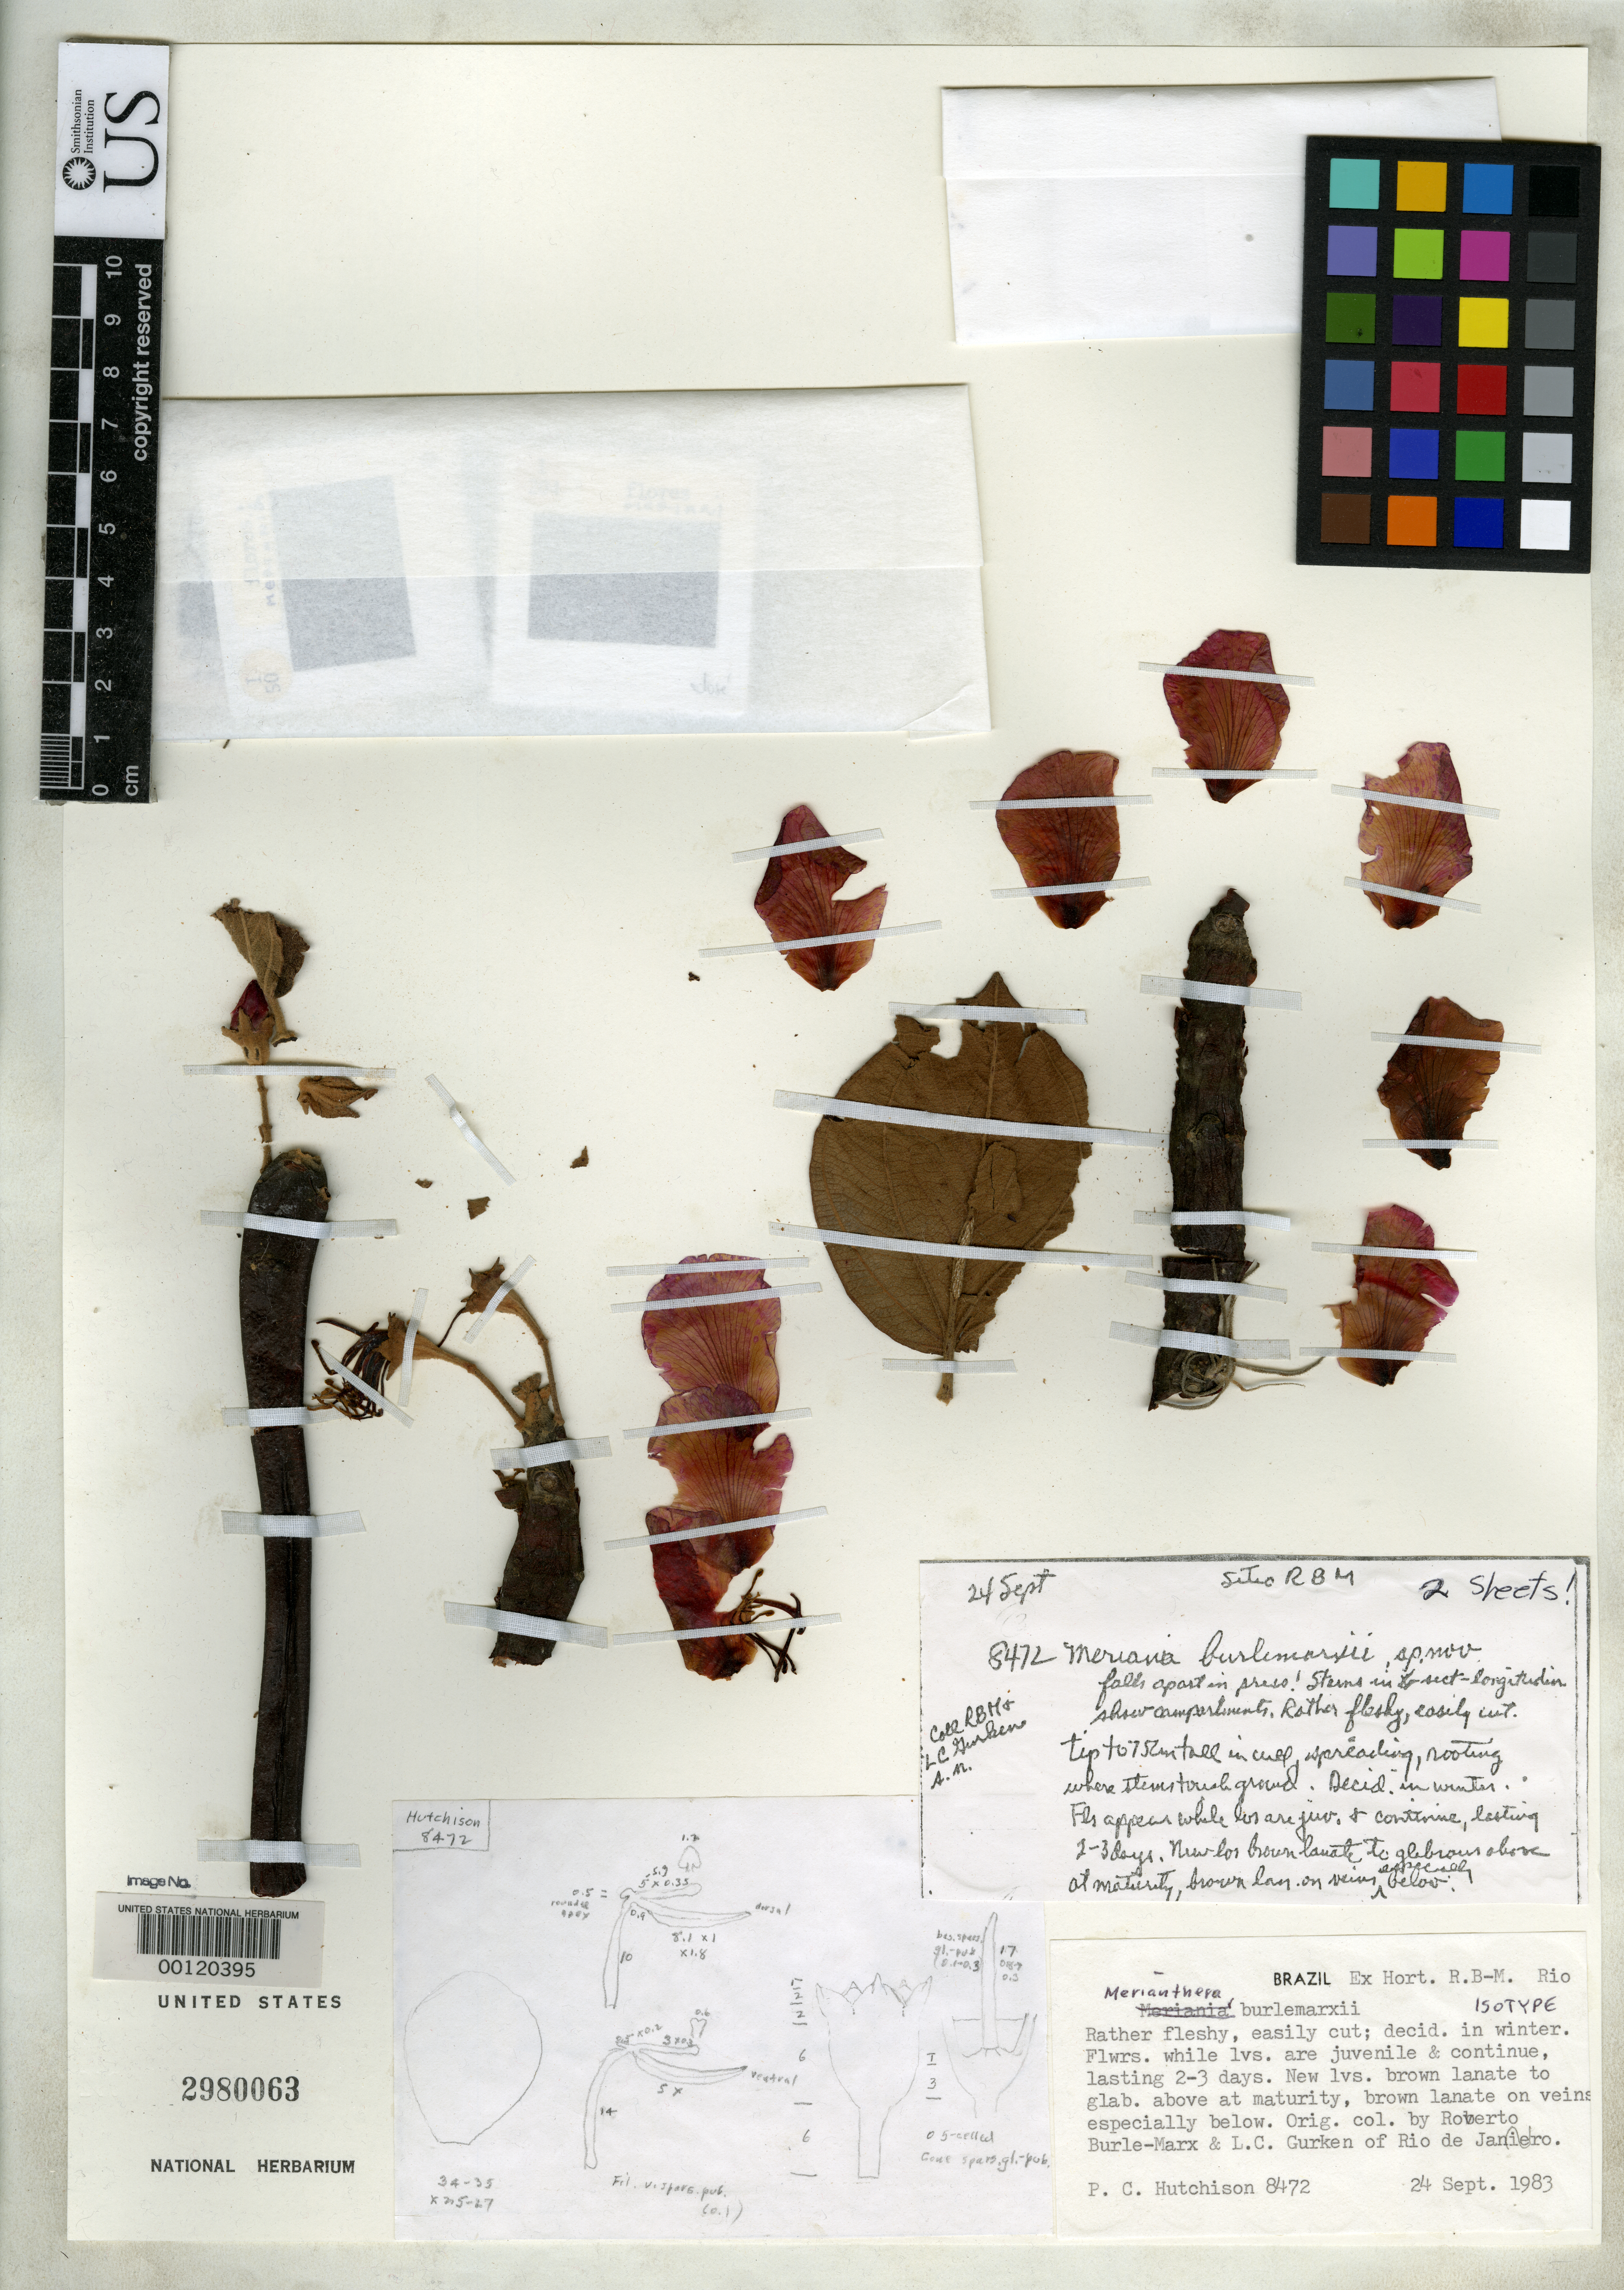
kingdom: Plantae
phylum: Tracheophyta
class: Magnoliopsida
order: Myrtales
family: Melastomataceae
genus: Merianthera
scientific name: Merianthera burlemarxii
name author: Wurdack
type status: Isotype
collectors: P. C. Hutchison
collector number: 8472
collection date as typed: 24 Sep 1983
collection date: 1983-09-24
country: Brazil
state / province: Rio de Janeiro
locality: Garden of Roberto Burlemarx, Rio de Janeiro.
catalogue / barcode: US 2980063